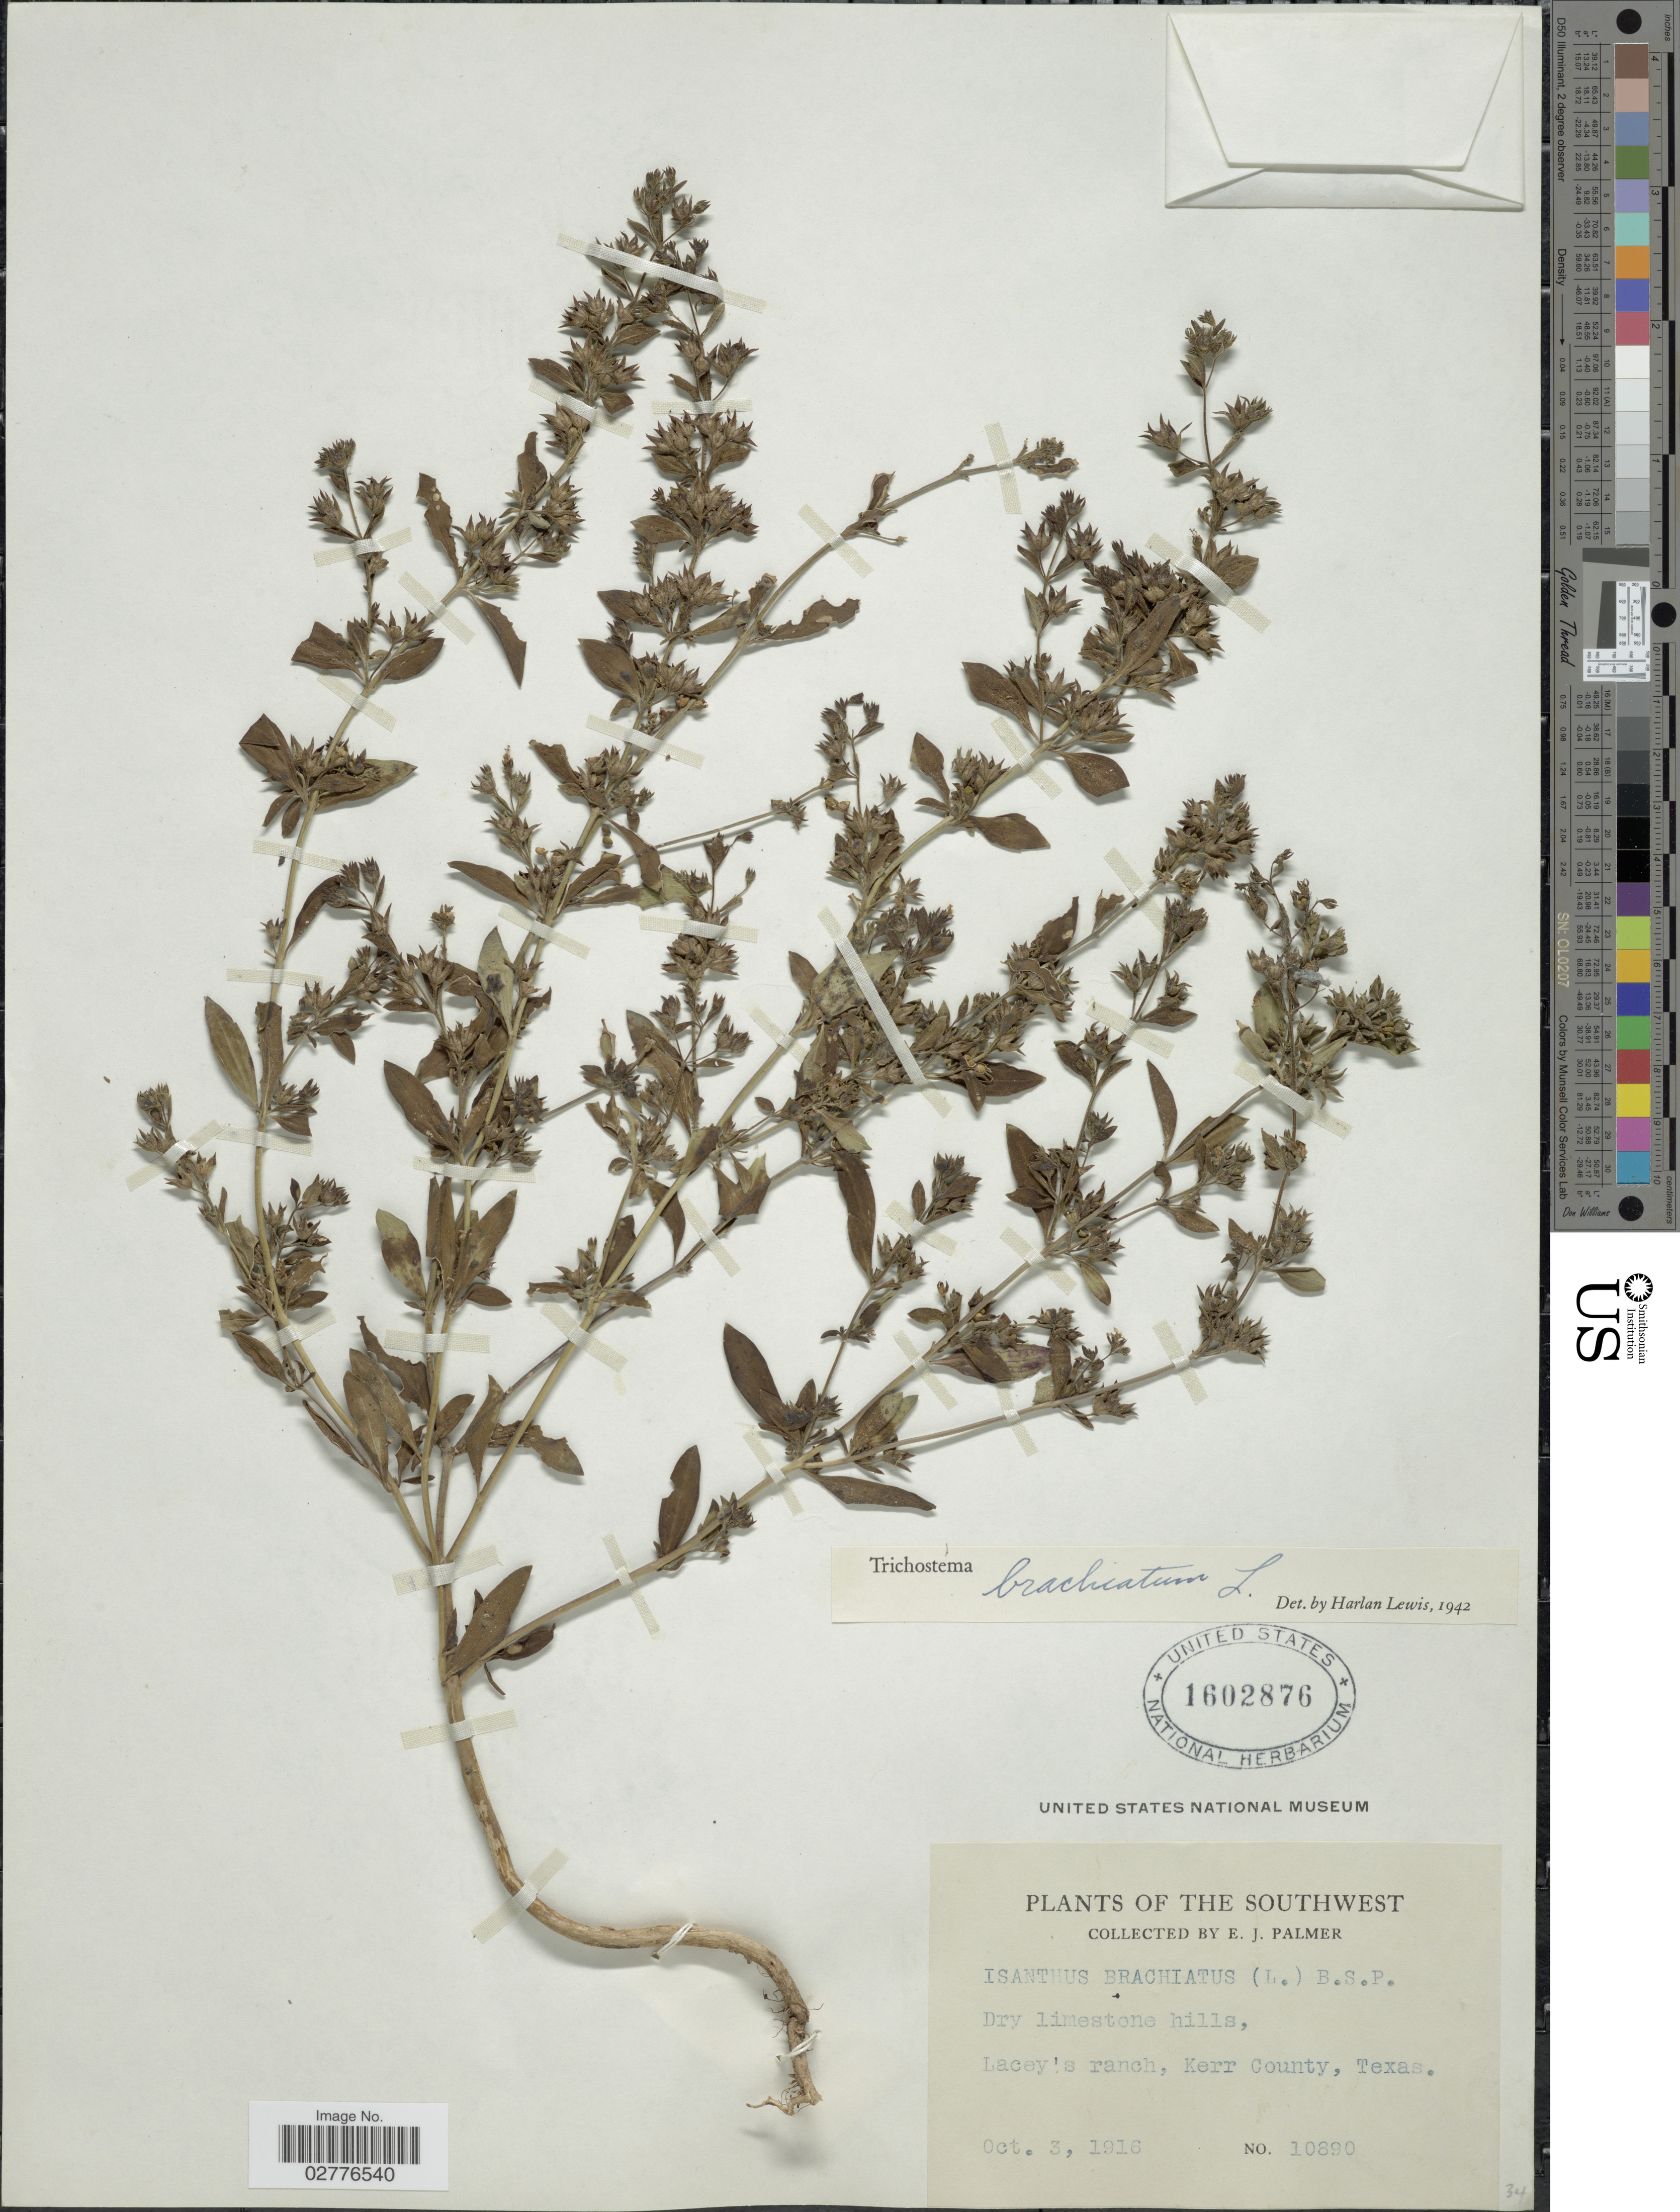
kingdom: Plantae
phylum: Tracheophyta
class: Magnoliopsida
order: Lamiales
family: Lamiaceae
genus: Trichostema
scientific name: Trichostema brachiatum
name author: L.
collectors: E. J. Palmer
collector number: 10890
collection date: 1916-10-03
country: United States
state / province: Texas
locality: Southwest. Dry limestone hills, Lacey's ranch, Kerr County.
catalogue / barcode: US 1602876